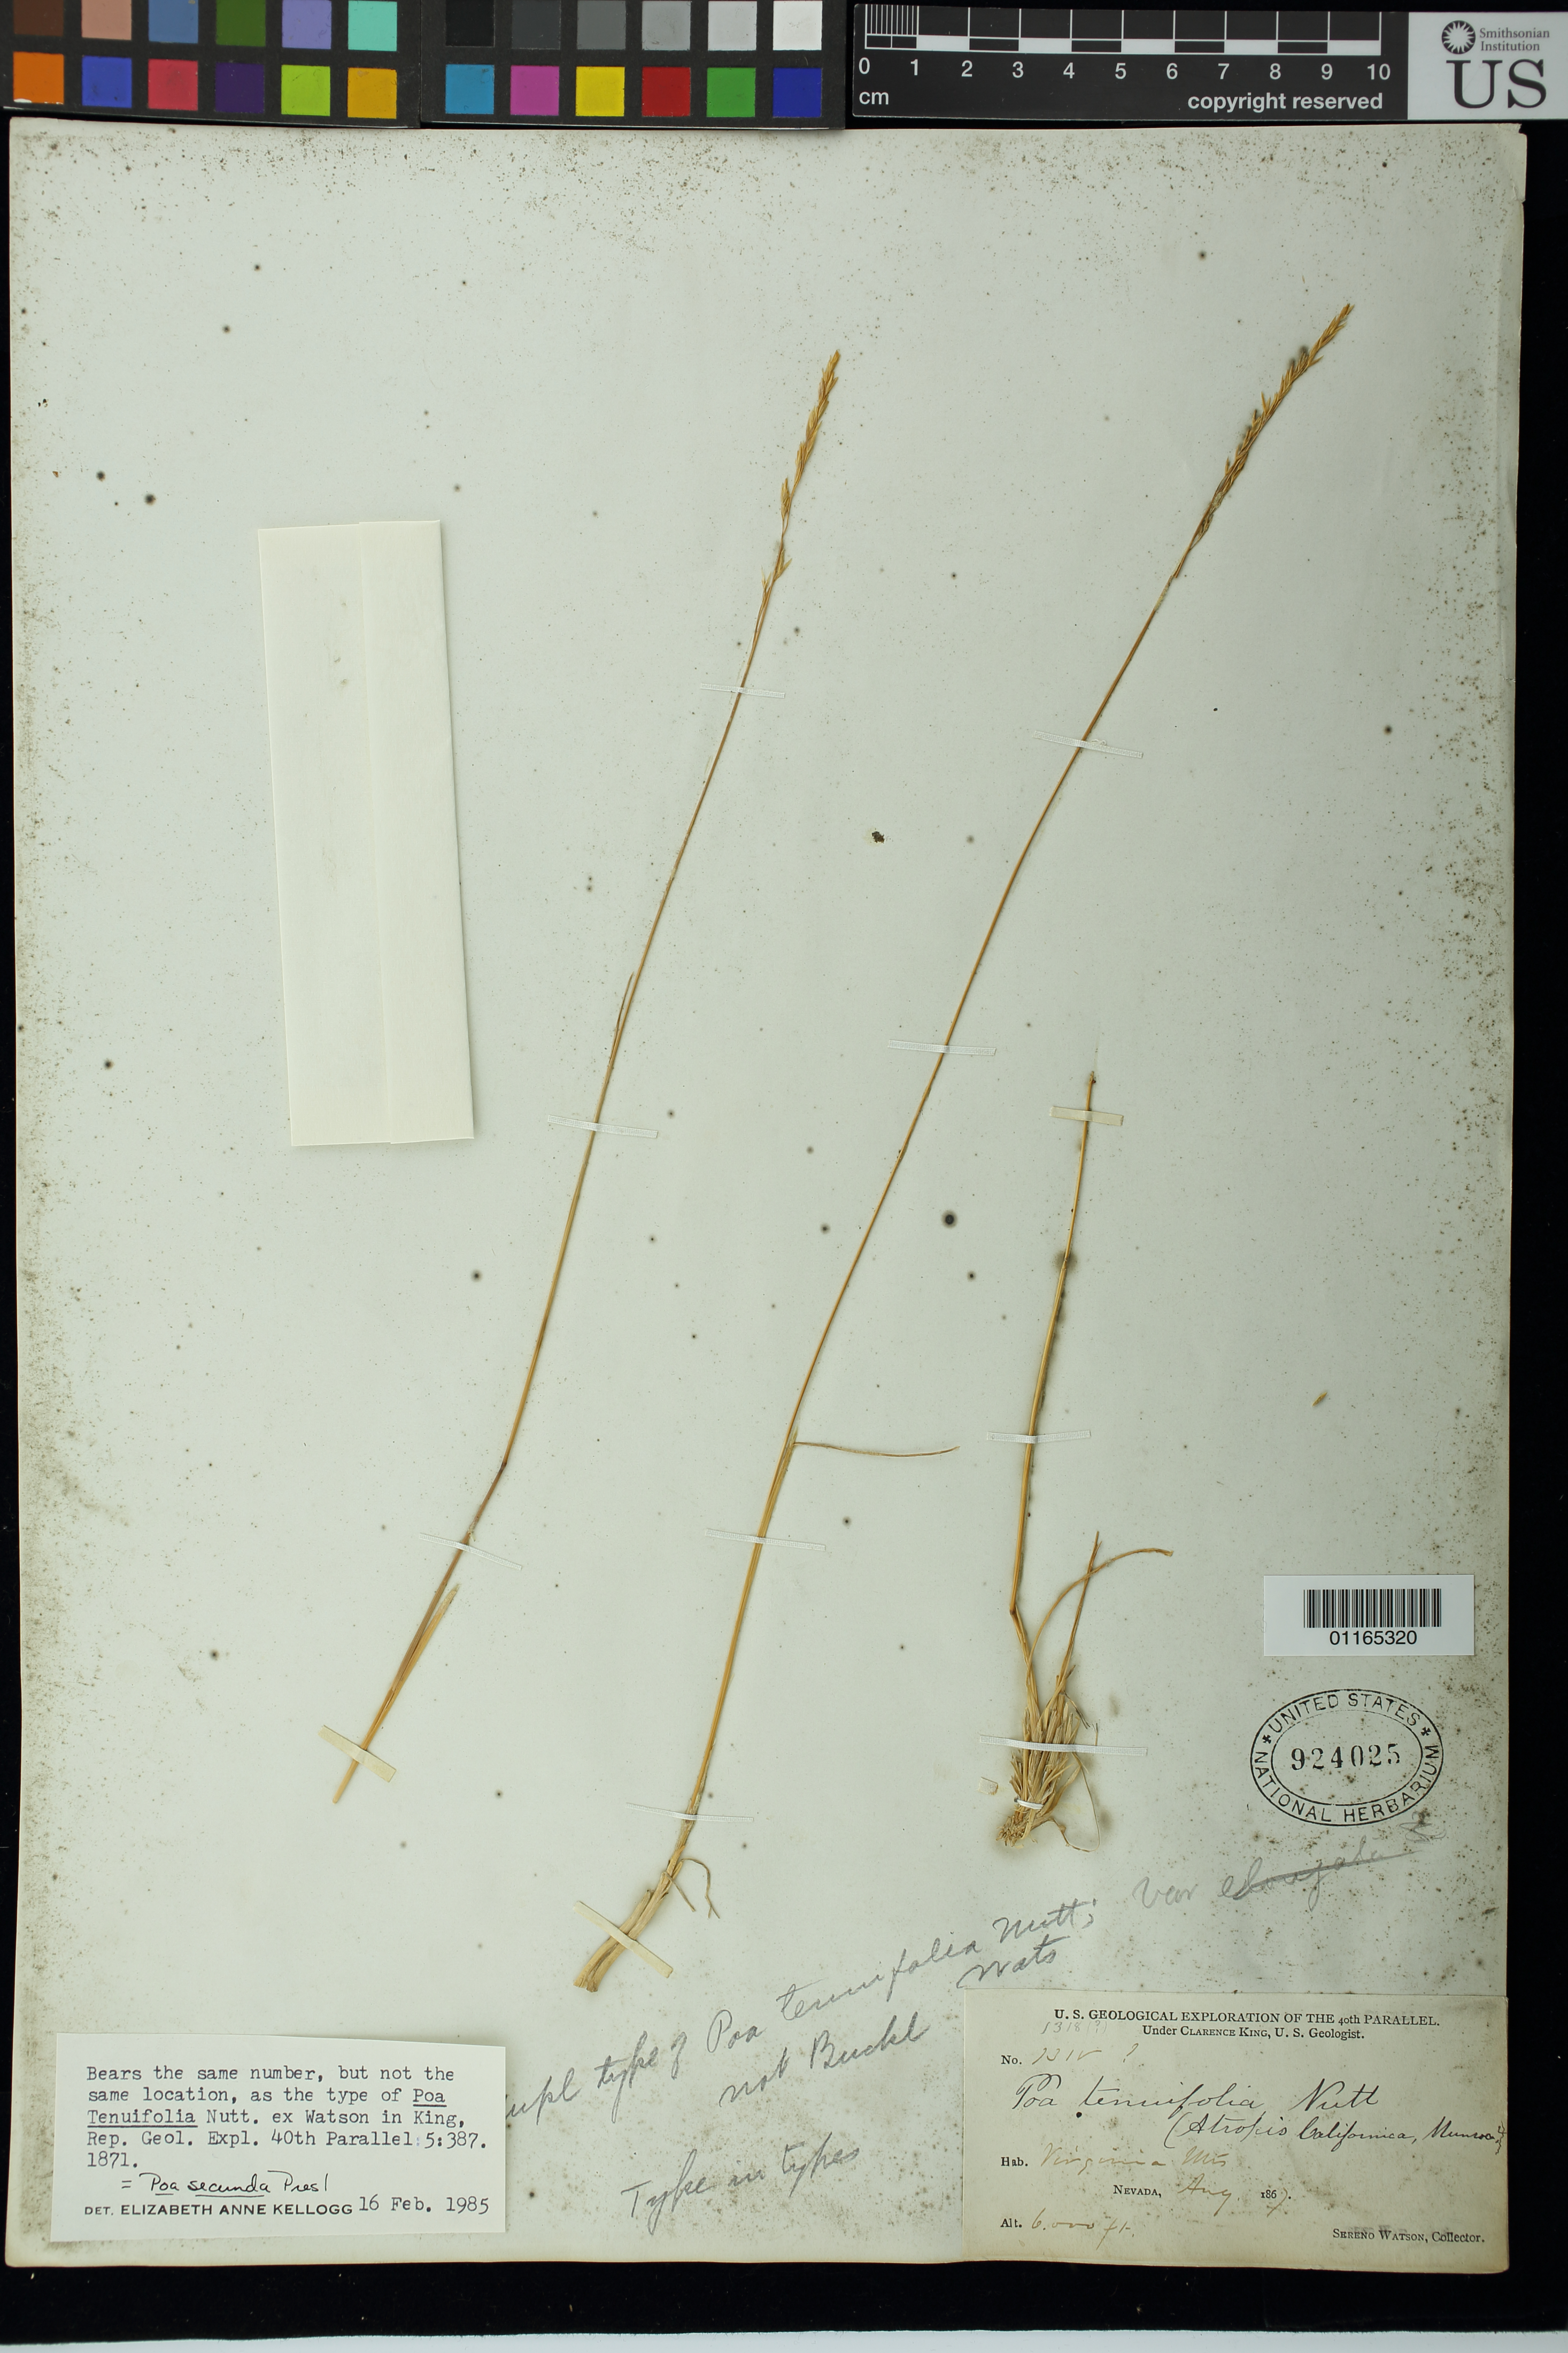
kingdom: Plantae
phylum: Tracheophyta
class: Liliopsida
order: Poales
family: Poaceae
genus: Poa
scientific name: Poa tenuifolia Buckley, nom. illeg.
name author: Buckley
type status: Syntype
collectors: S. Watson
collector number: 1318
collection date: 1867-08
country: United States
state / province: Nevada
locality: Virginia Mts.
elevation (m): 1829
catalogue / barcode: US 924025